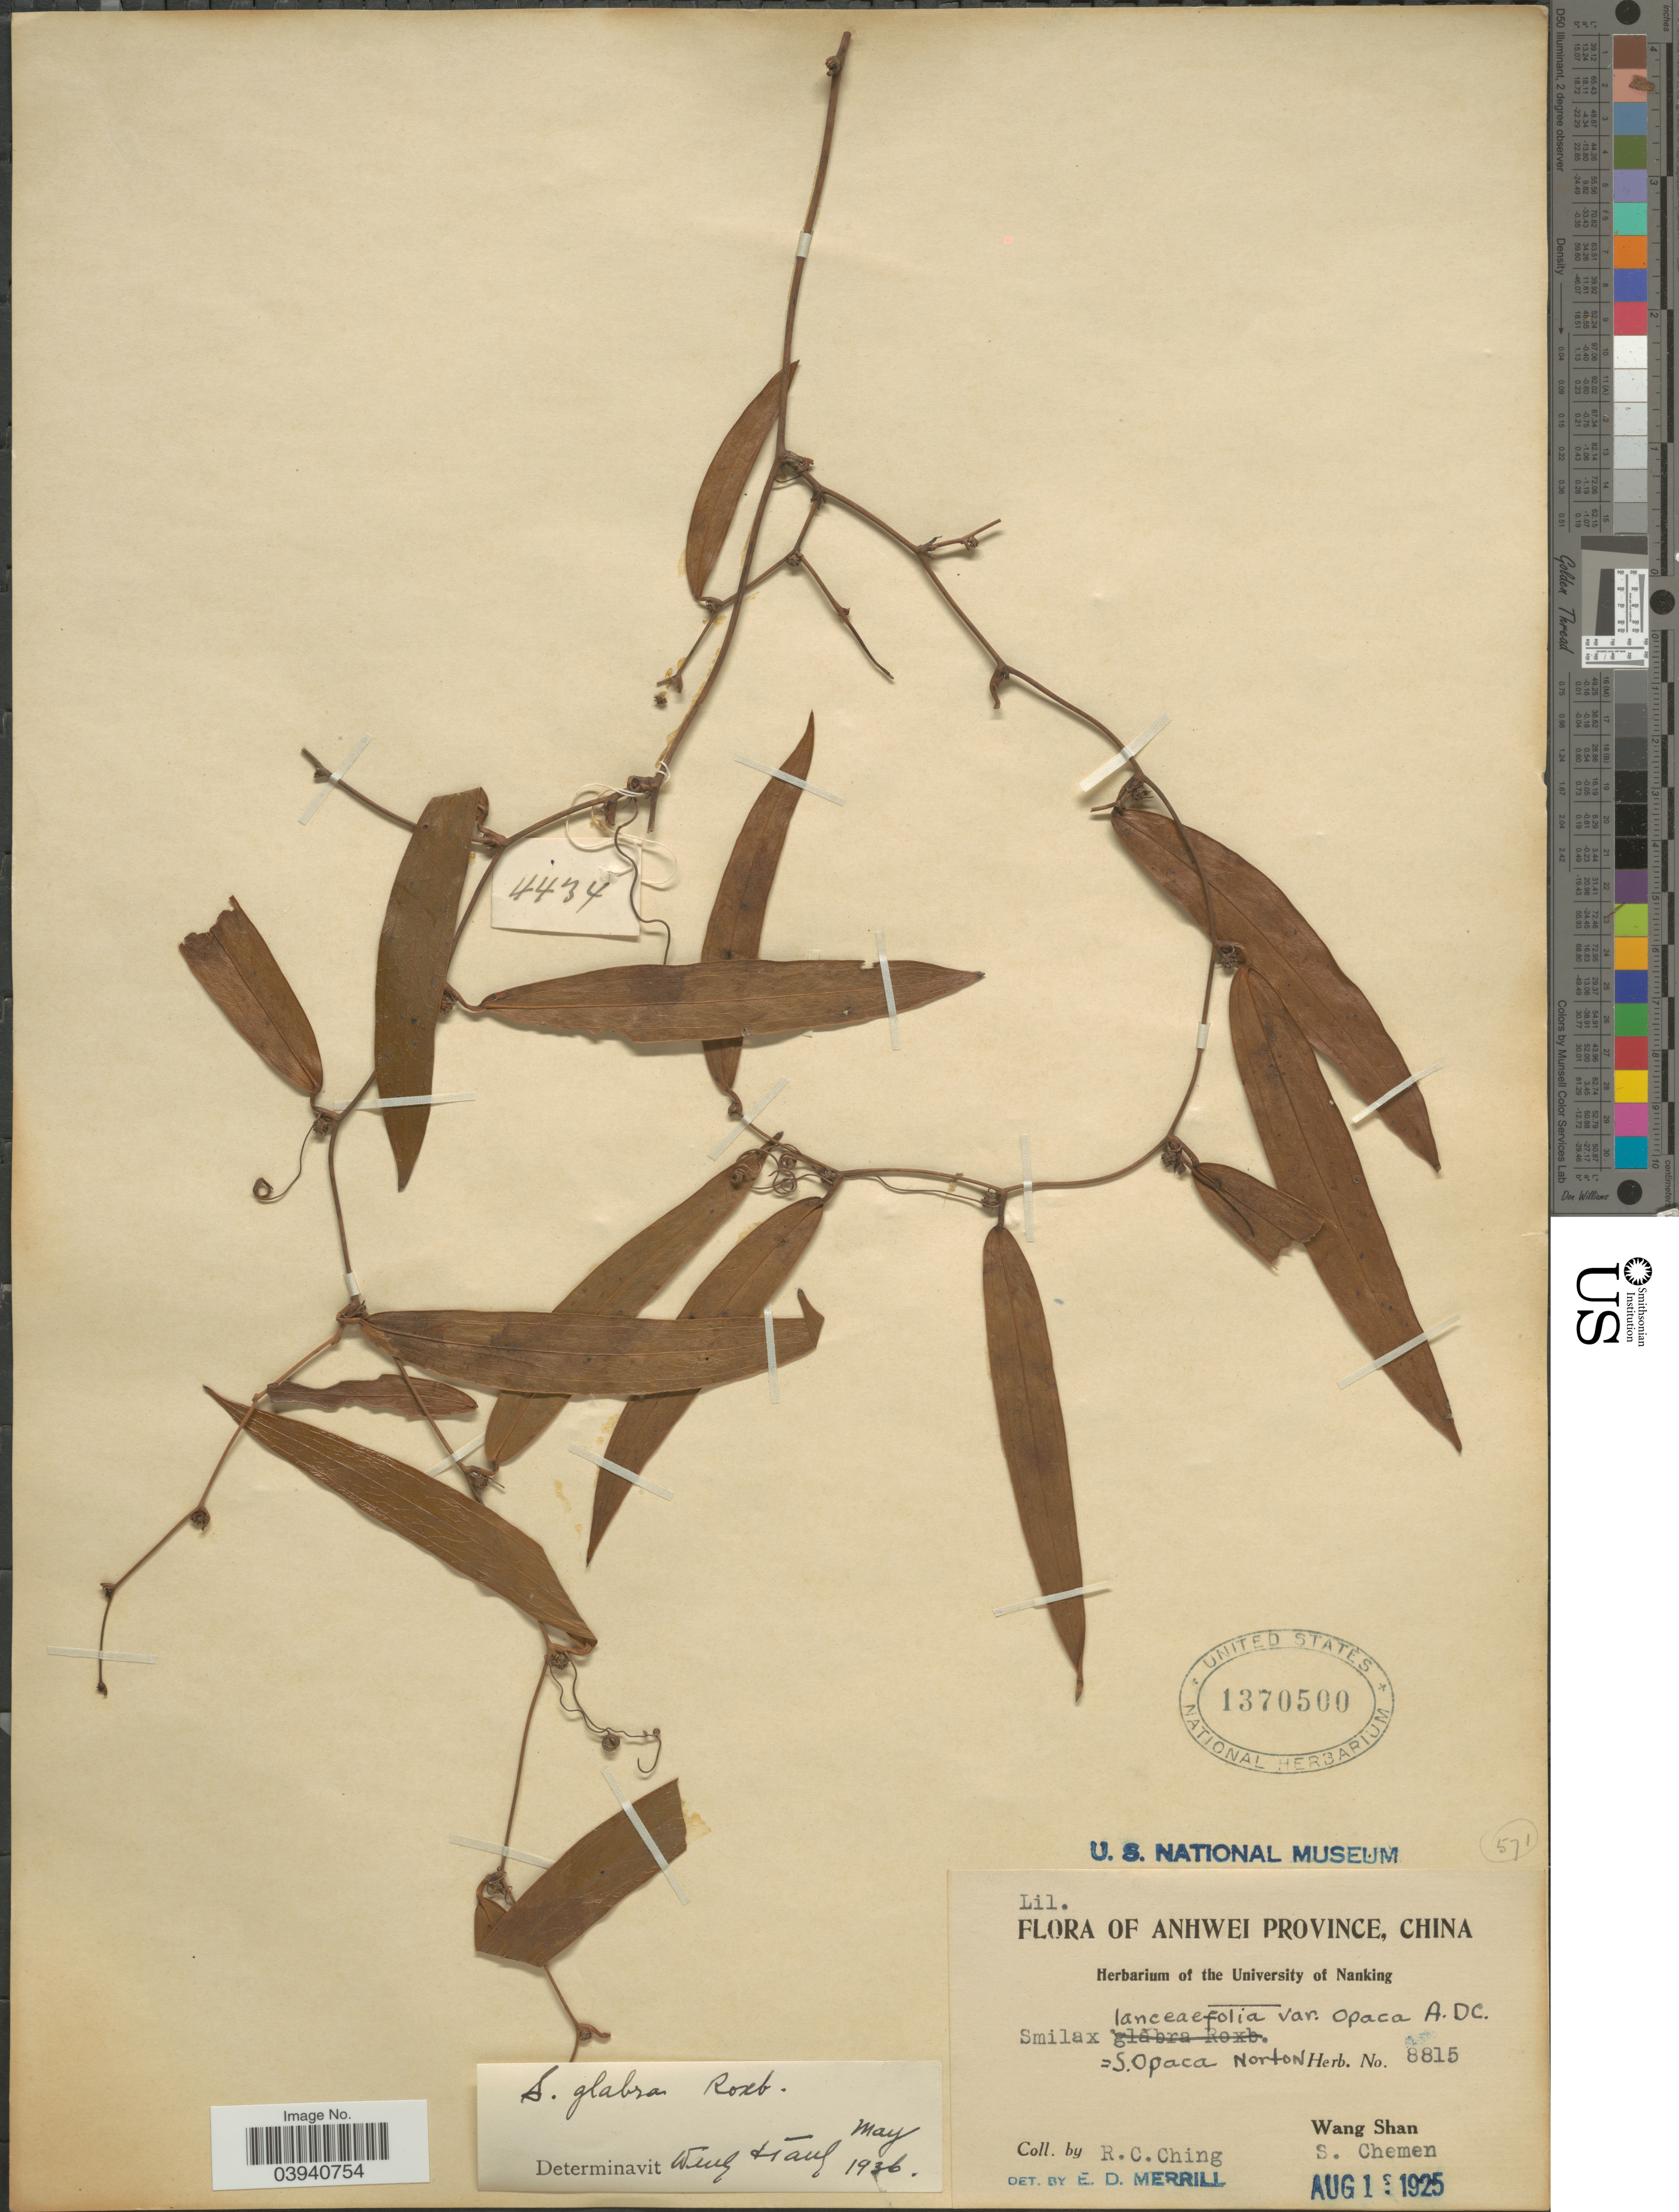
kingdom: Plantae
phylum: Tracheophyta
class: Liliopsida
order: Liliales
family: Smilacaceae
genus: Smilax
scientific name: Smilax glabra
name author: Roxb.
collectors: R. C. Ching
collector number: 8815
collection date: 1925-08-13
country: China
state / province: Anhui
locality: Anhwei Province. Wang Shan. S. Chemen.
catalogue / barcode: US 1370500